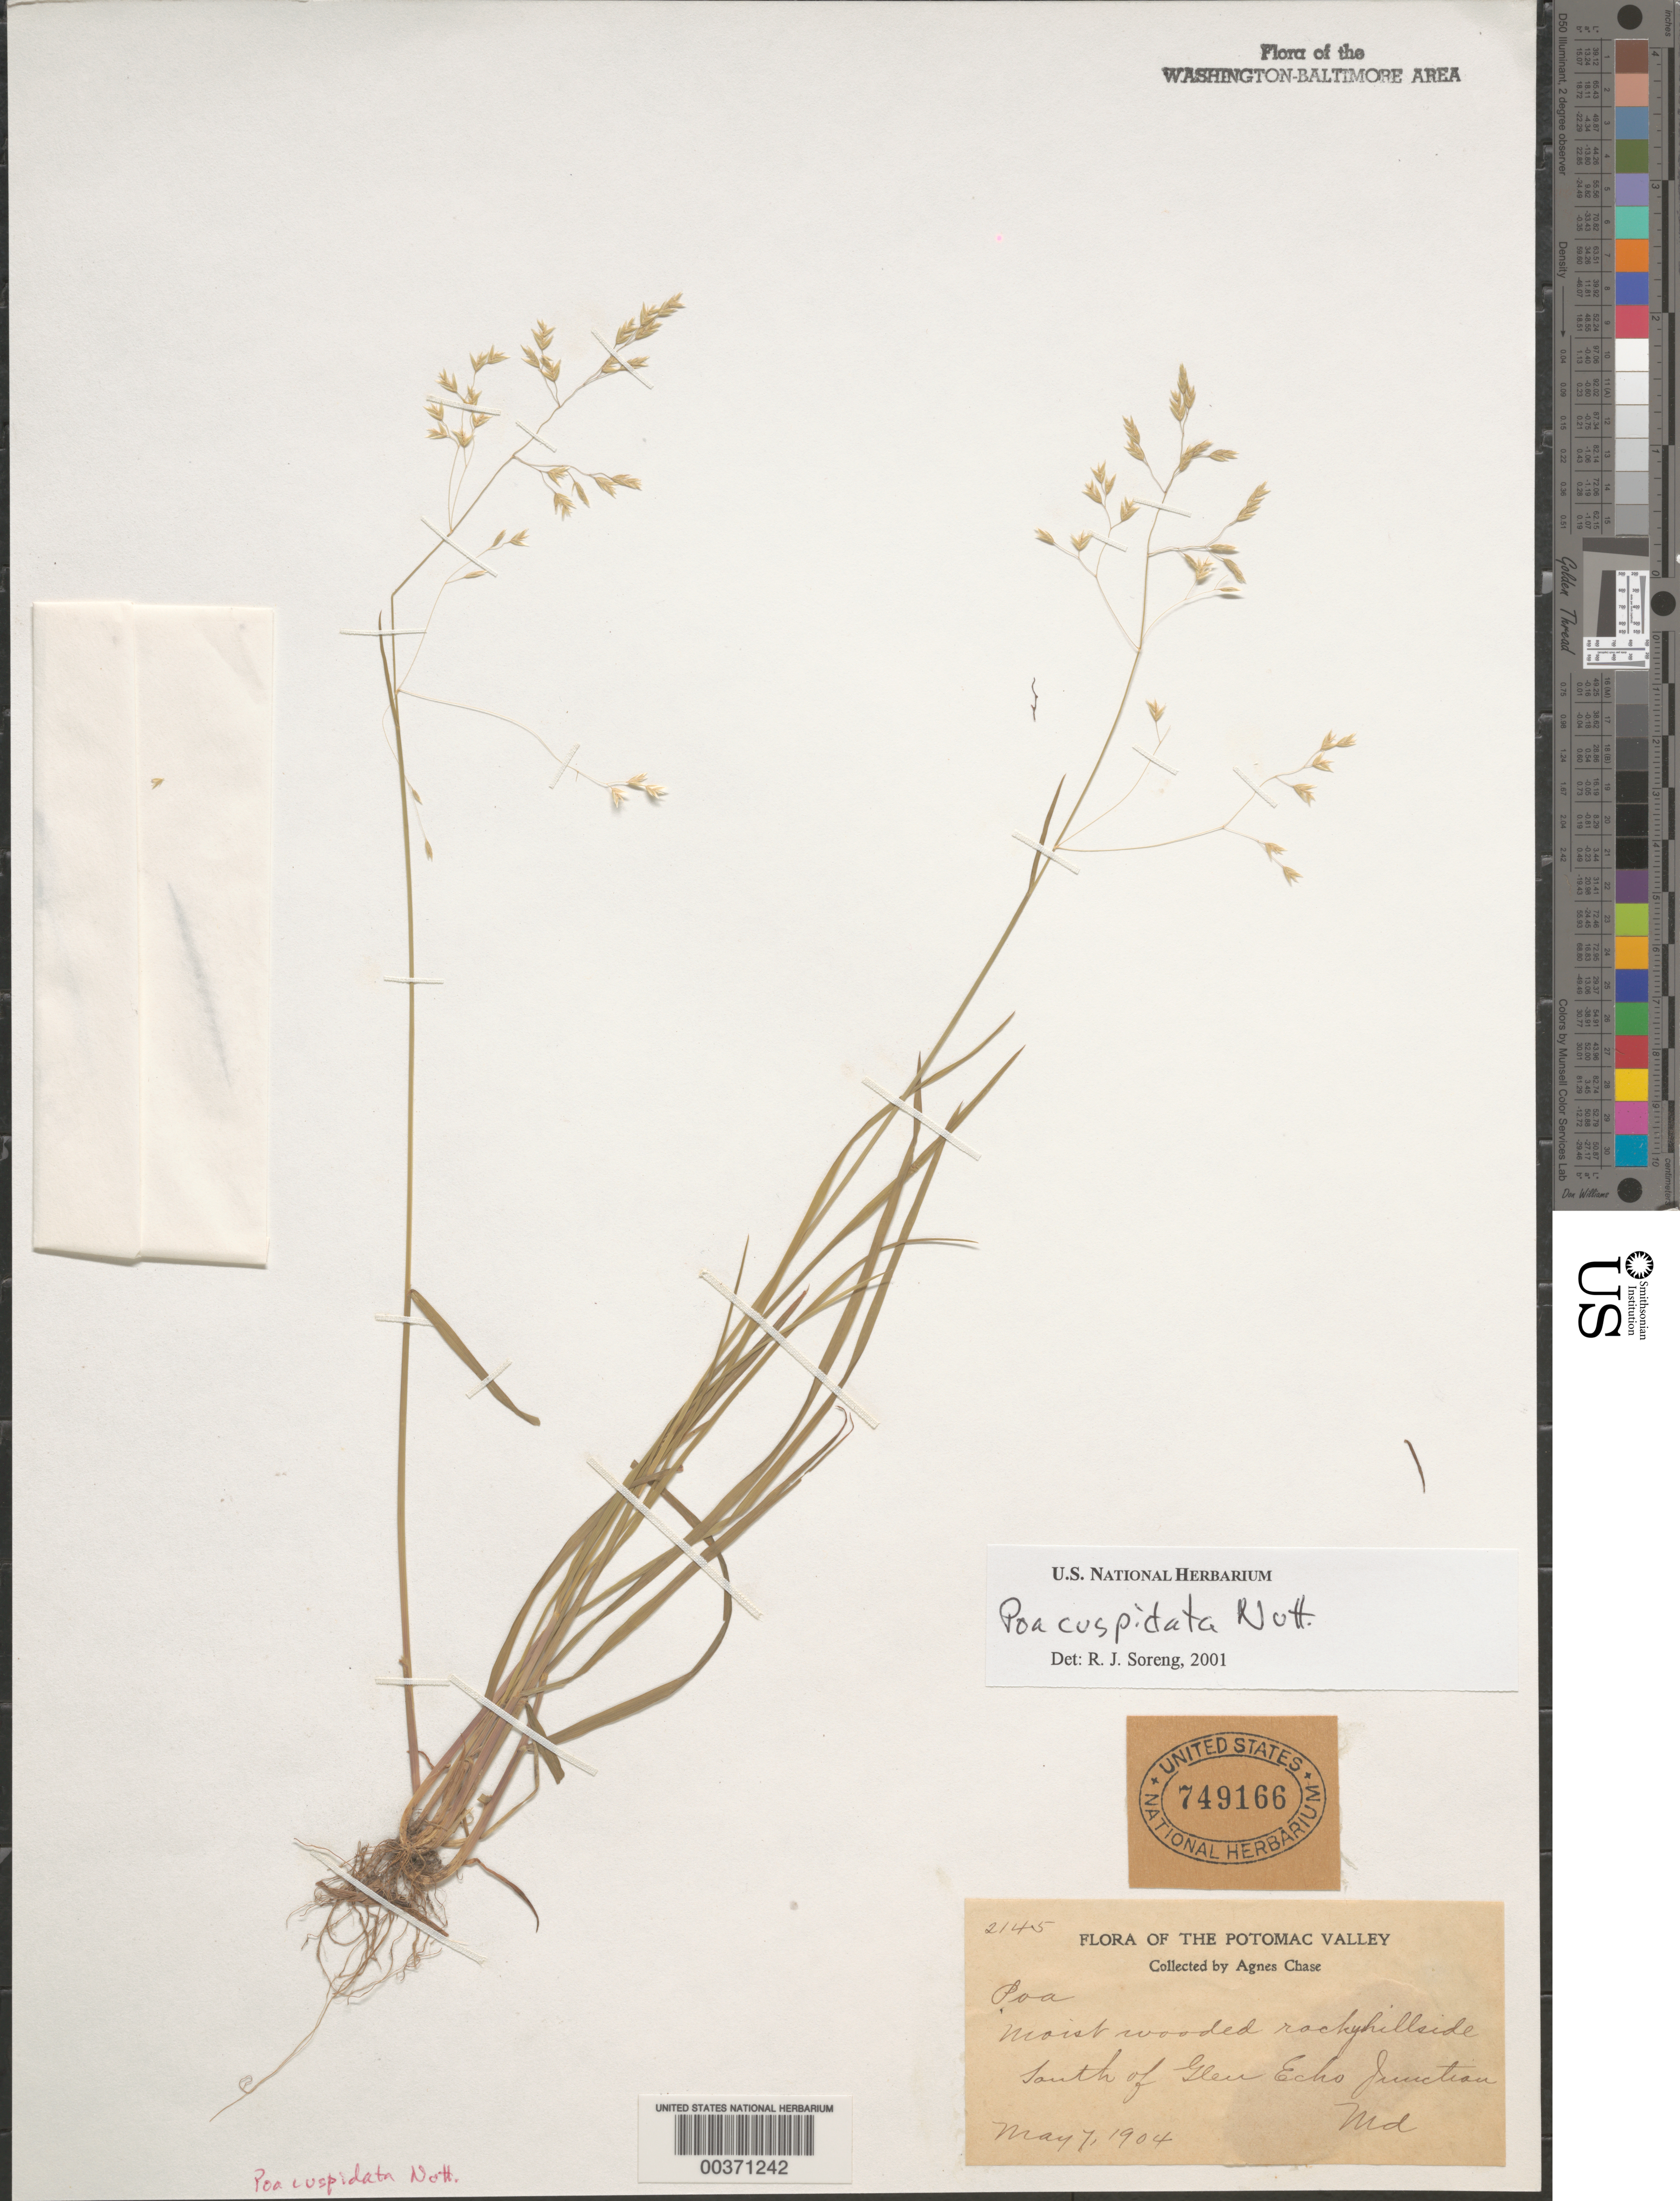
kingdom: Plantae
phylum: Tracheophyta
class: Liliopsida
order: Poales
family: Poaceae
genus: Poa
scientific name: Poa cuspidata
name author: Nutt.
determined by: Soreng, Robert J., Research Associate (BOT), Smithsonian Institution - National Museum of Natural History (UNITED STATES)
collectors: A. Chase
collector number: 2145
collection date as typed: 07 May 1904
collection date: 1904-05-07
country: United States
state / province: Maryland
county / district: Montgomery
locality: South of Glen Echo Junction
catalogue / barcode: US 749166